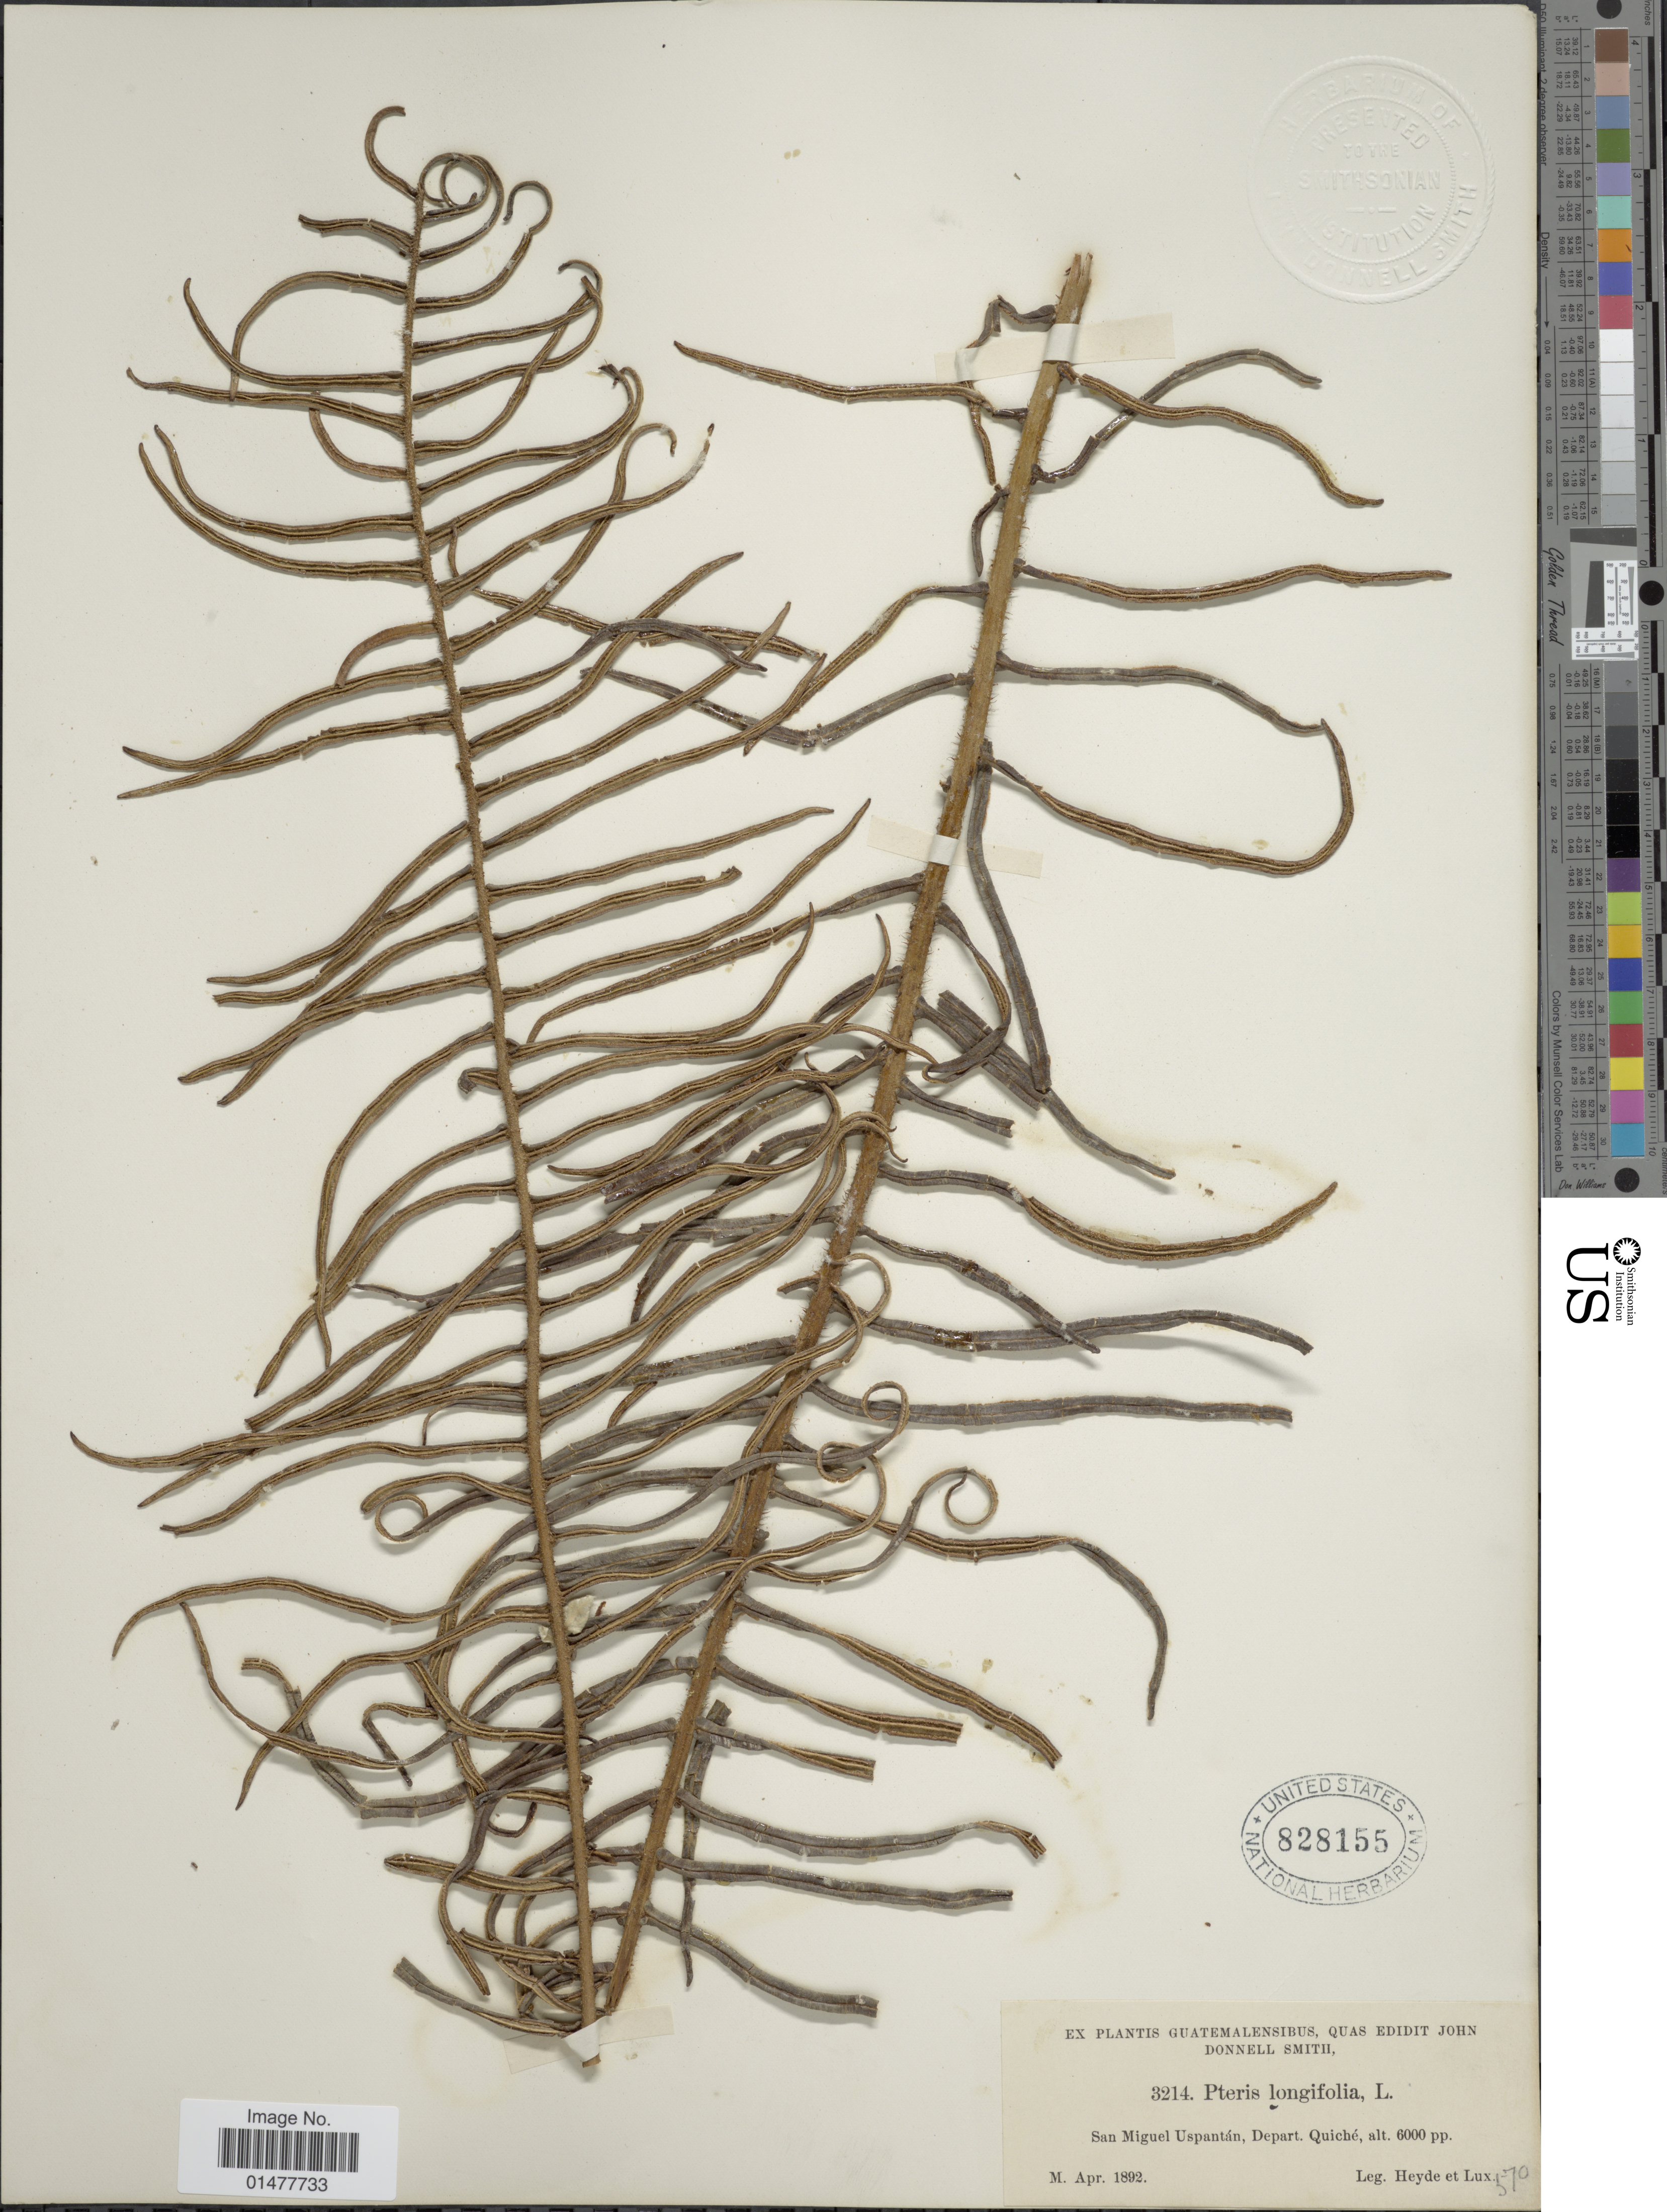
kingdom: Plantae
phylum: Tracheophyta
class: Polypodiopsida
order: Polypodiales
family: Pteridaceae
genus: Pteris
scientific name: Pteris longifolia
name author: L.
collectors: Heyde & Lux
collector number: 570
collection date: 1892-04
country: Guatemala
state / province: El Quiché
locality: San Miguel Uspantán.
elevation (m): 1829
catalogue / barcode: US 828155